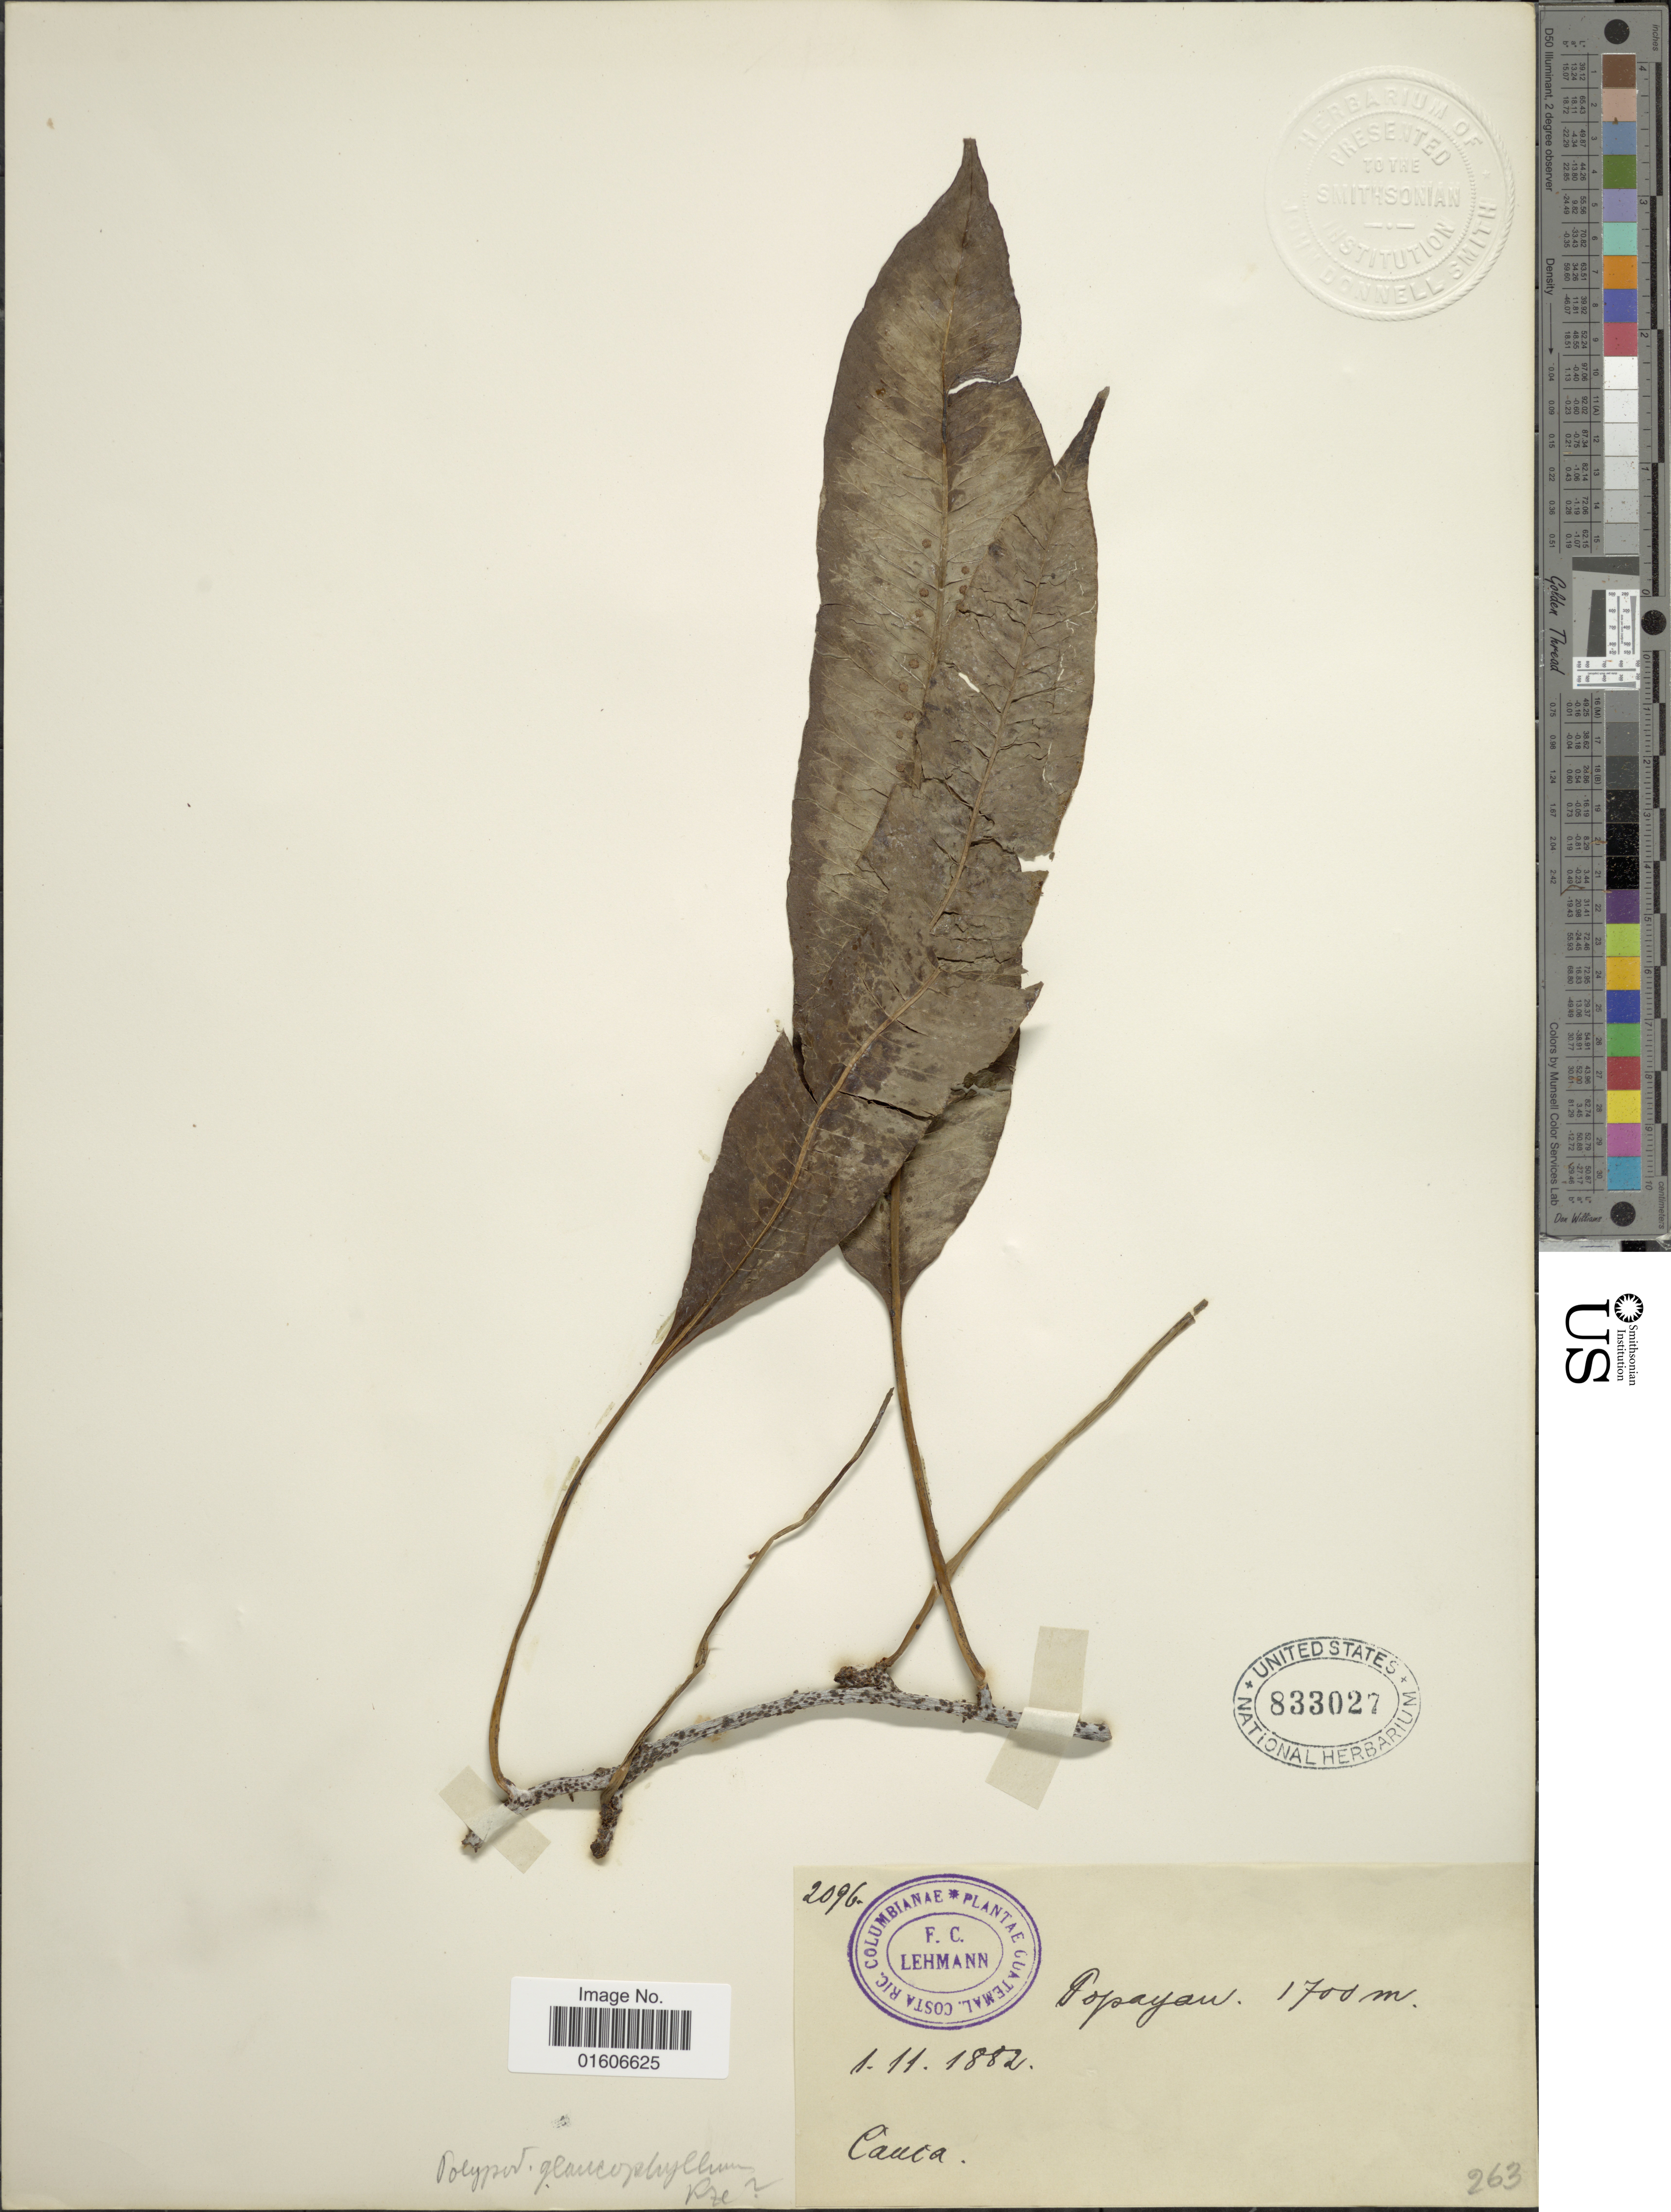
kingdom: Plantae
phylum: Tracheophyta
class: Polypodiopsida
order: Polypodiales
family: Polypodiaceae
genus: Serpocaulon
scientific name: Serpocaulon levigatum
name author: (Cav.) A.R. Sm.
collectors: F. C. Lehmann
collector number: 2096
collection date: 1882-11-01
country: Colombia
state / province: Cauca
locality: Popayan.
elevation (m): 1700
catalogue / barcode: US 833027